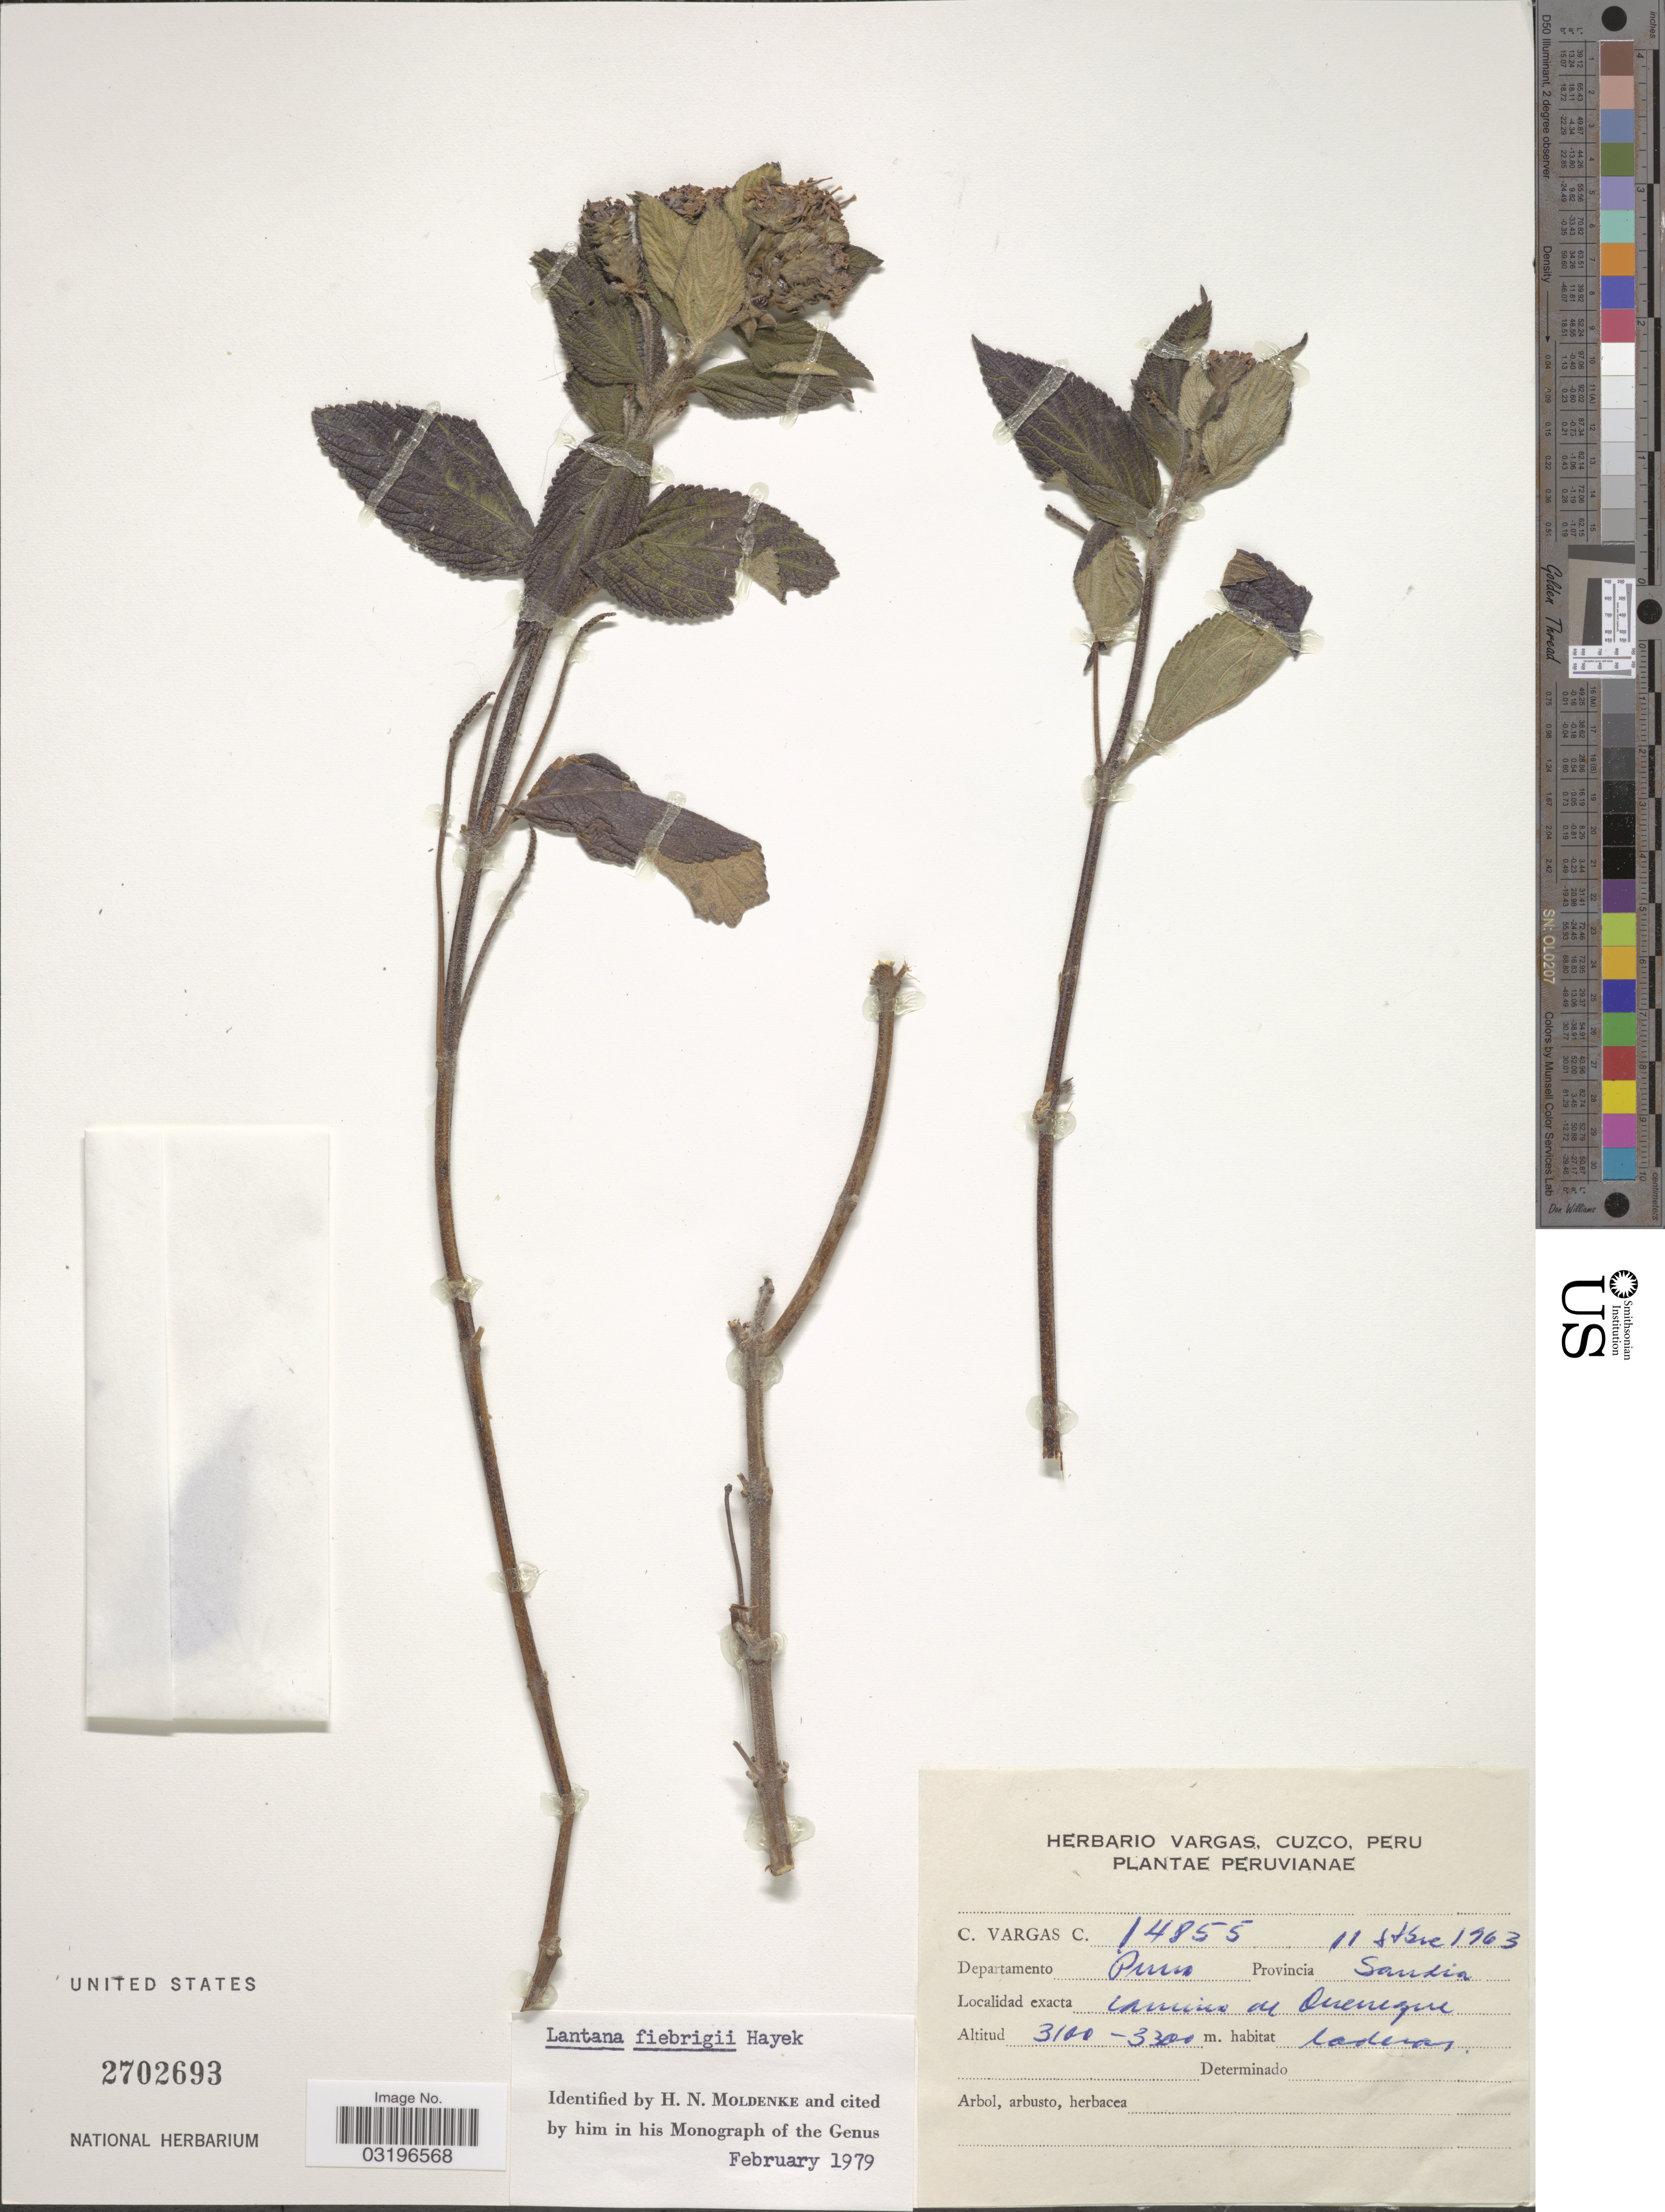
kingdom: Plantae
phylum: Tracheophyta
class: Magnoliopsida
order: Lamiales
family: Verbenaceae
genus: Lantana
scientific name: Lantana fiebrigii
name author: Hayek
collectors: C. Vargas Calderón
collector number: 14855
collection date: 1963-09-11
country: Peru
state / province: Puno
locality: Departamento Puno, Provincia Sandia, camino de Queneque.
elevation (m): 3100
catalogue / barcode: US 2702693